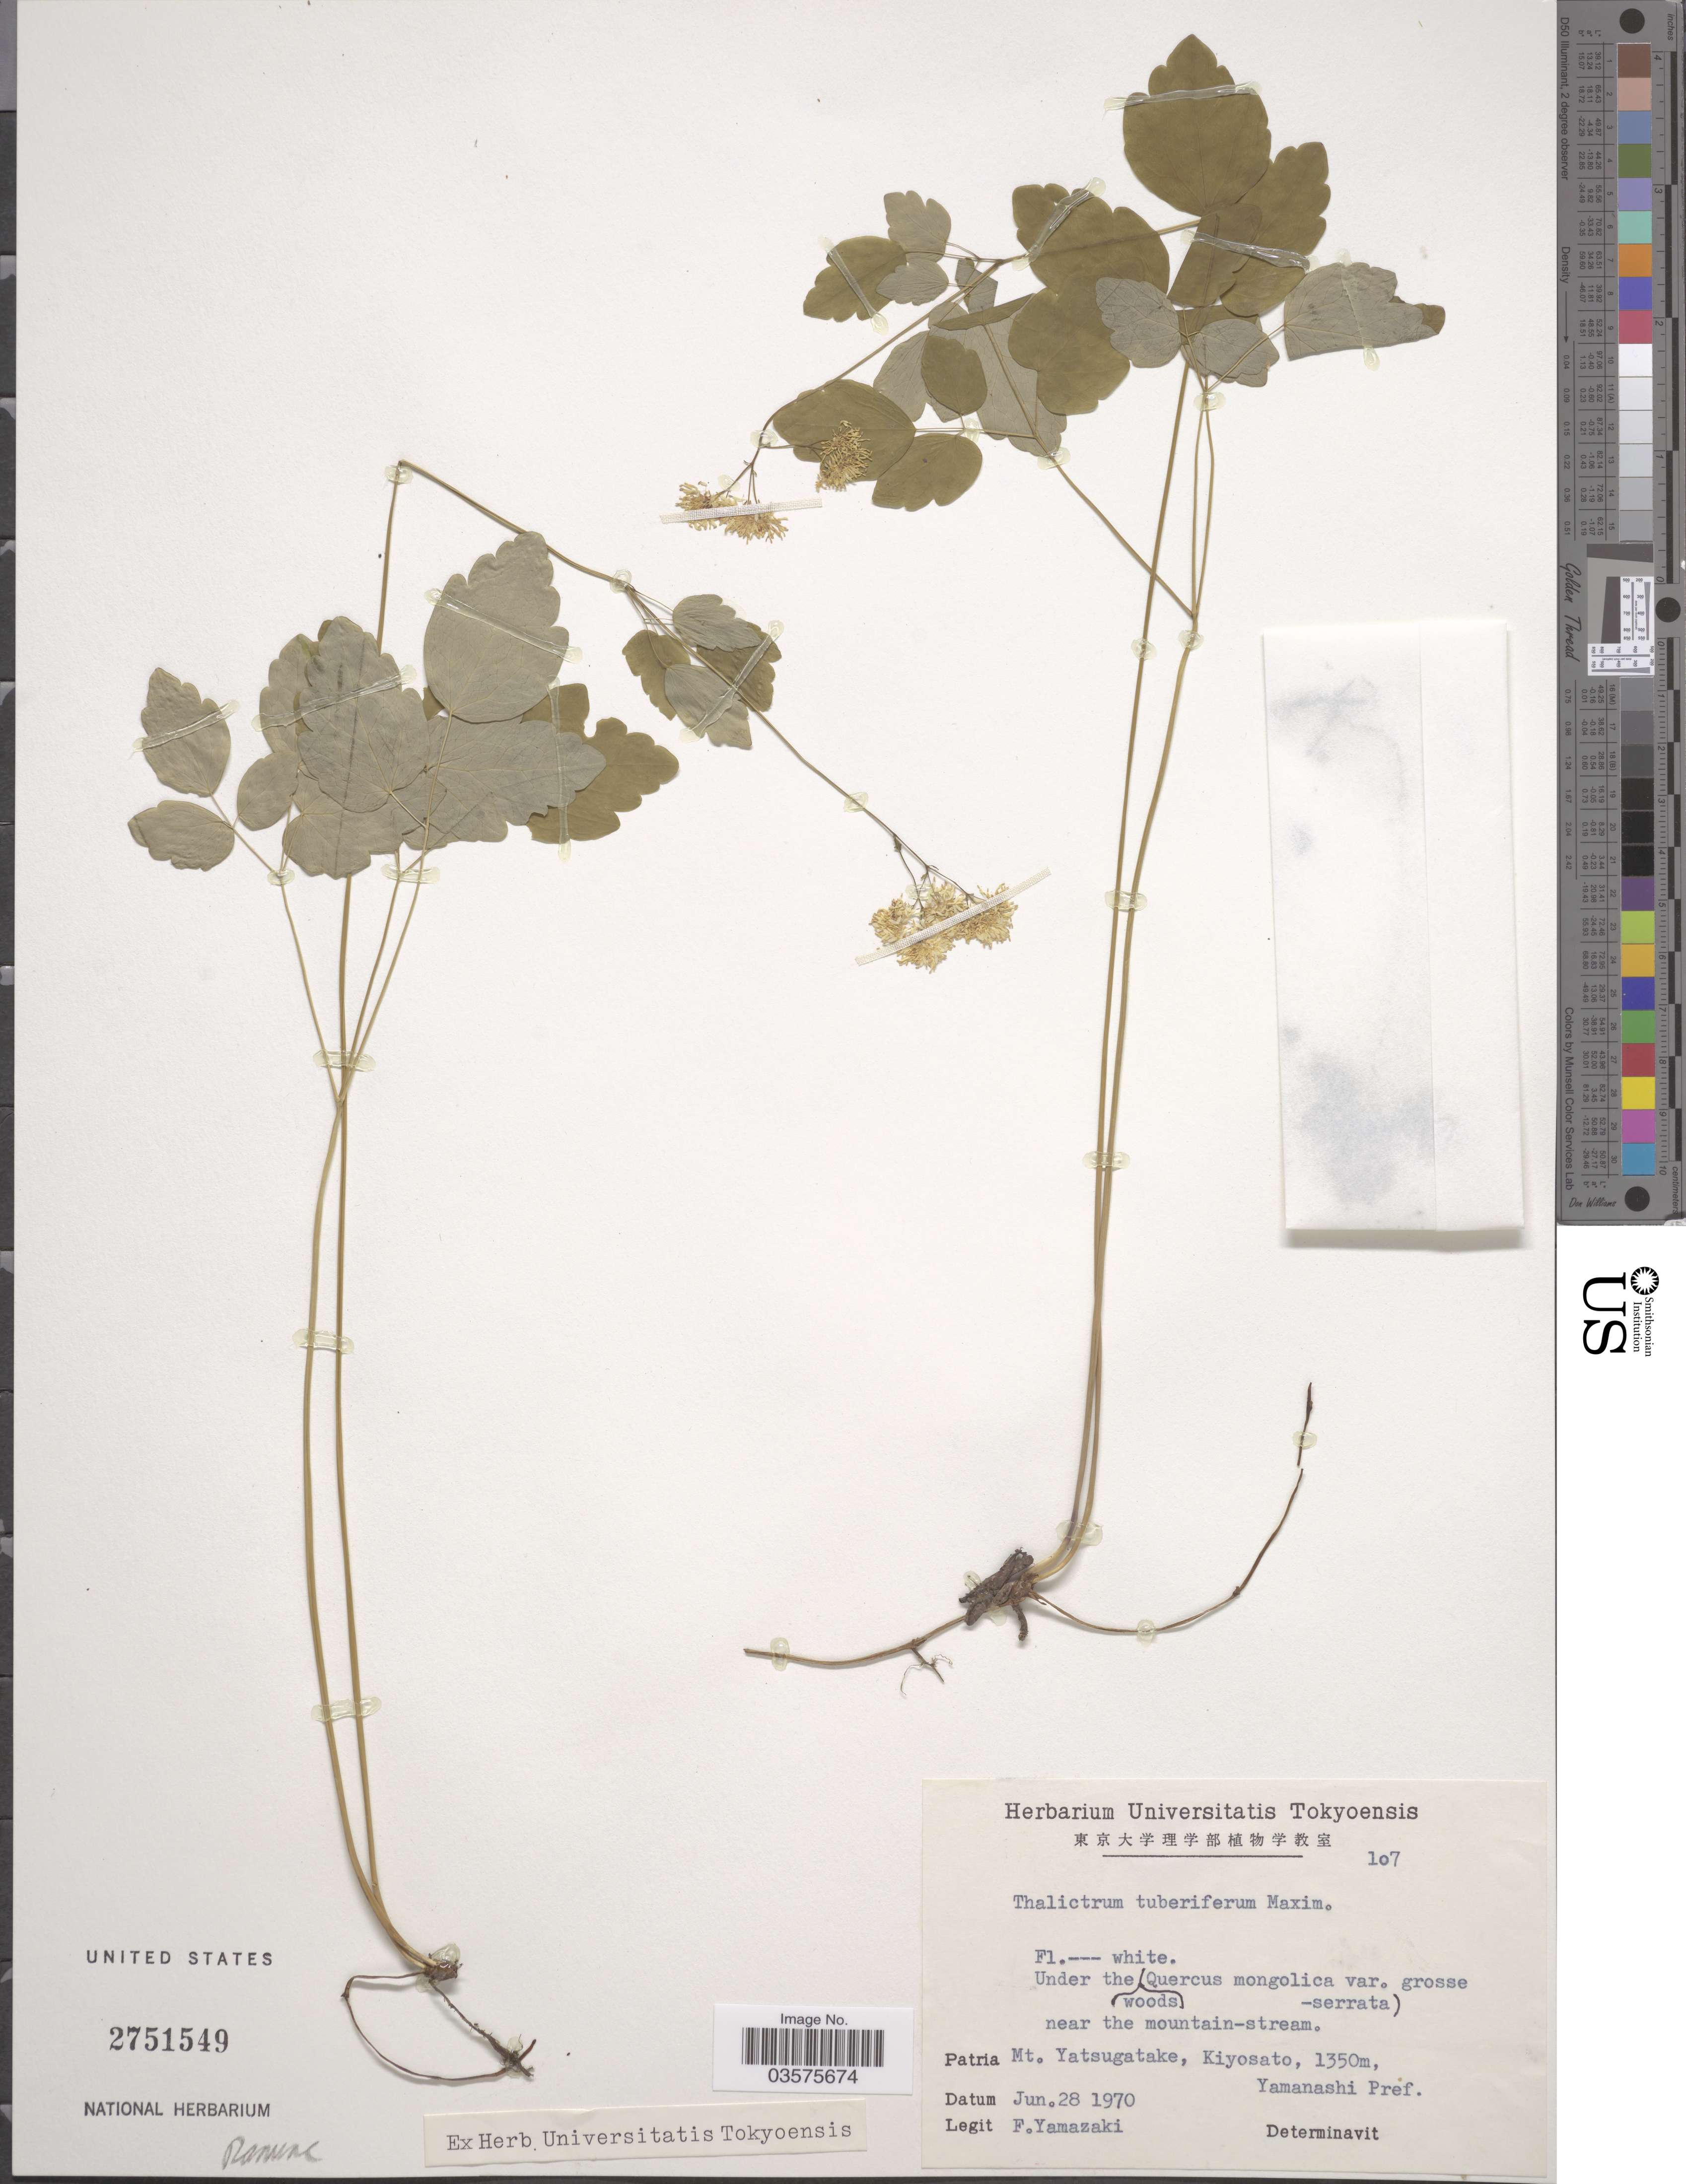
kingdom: Plantae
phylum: Tracheophyta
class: Magnoliopsida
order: Ranunculales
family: Ranunculaceae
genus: Thalictrum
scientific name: Thalictrum tuberiferum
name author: Maxim.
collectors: F. Yamazaki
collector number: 107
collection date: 1970-06-28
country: Japan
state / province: Yamanasi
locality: Patria Mt. Yatsugatake, Kiyosato, Yamanashi Pref.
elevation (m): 1350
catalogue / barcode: US 2751549